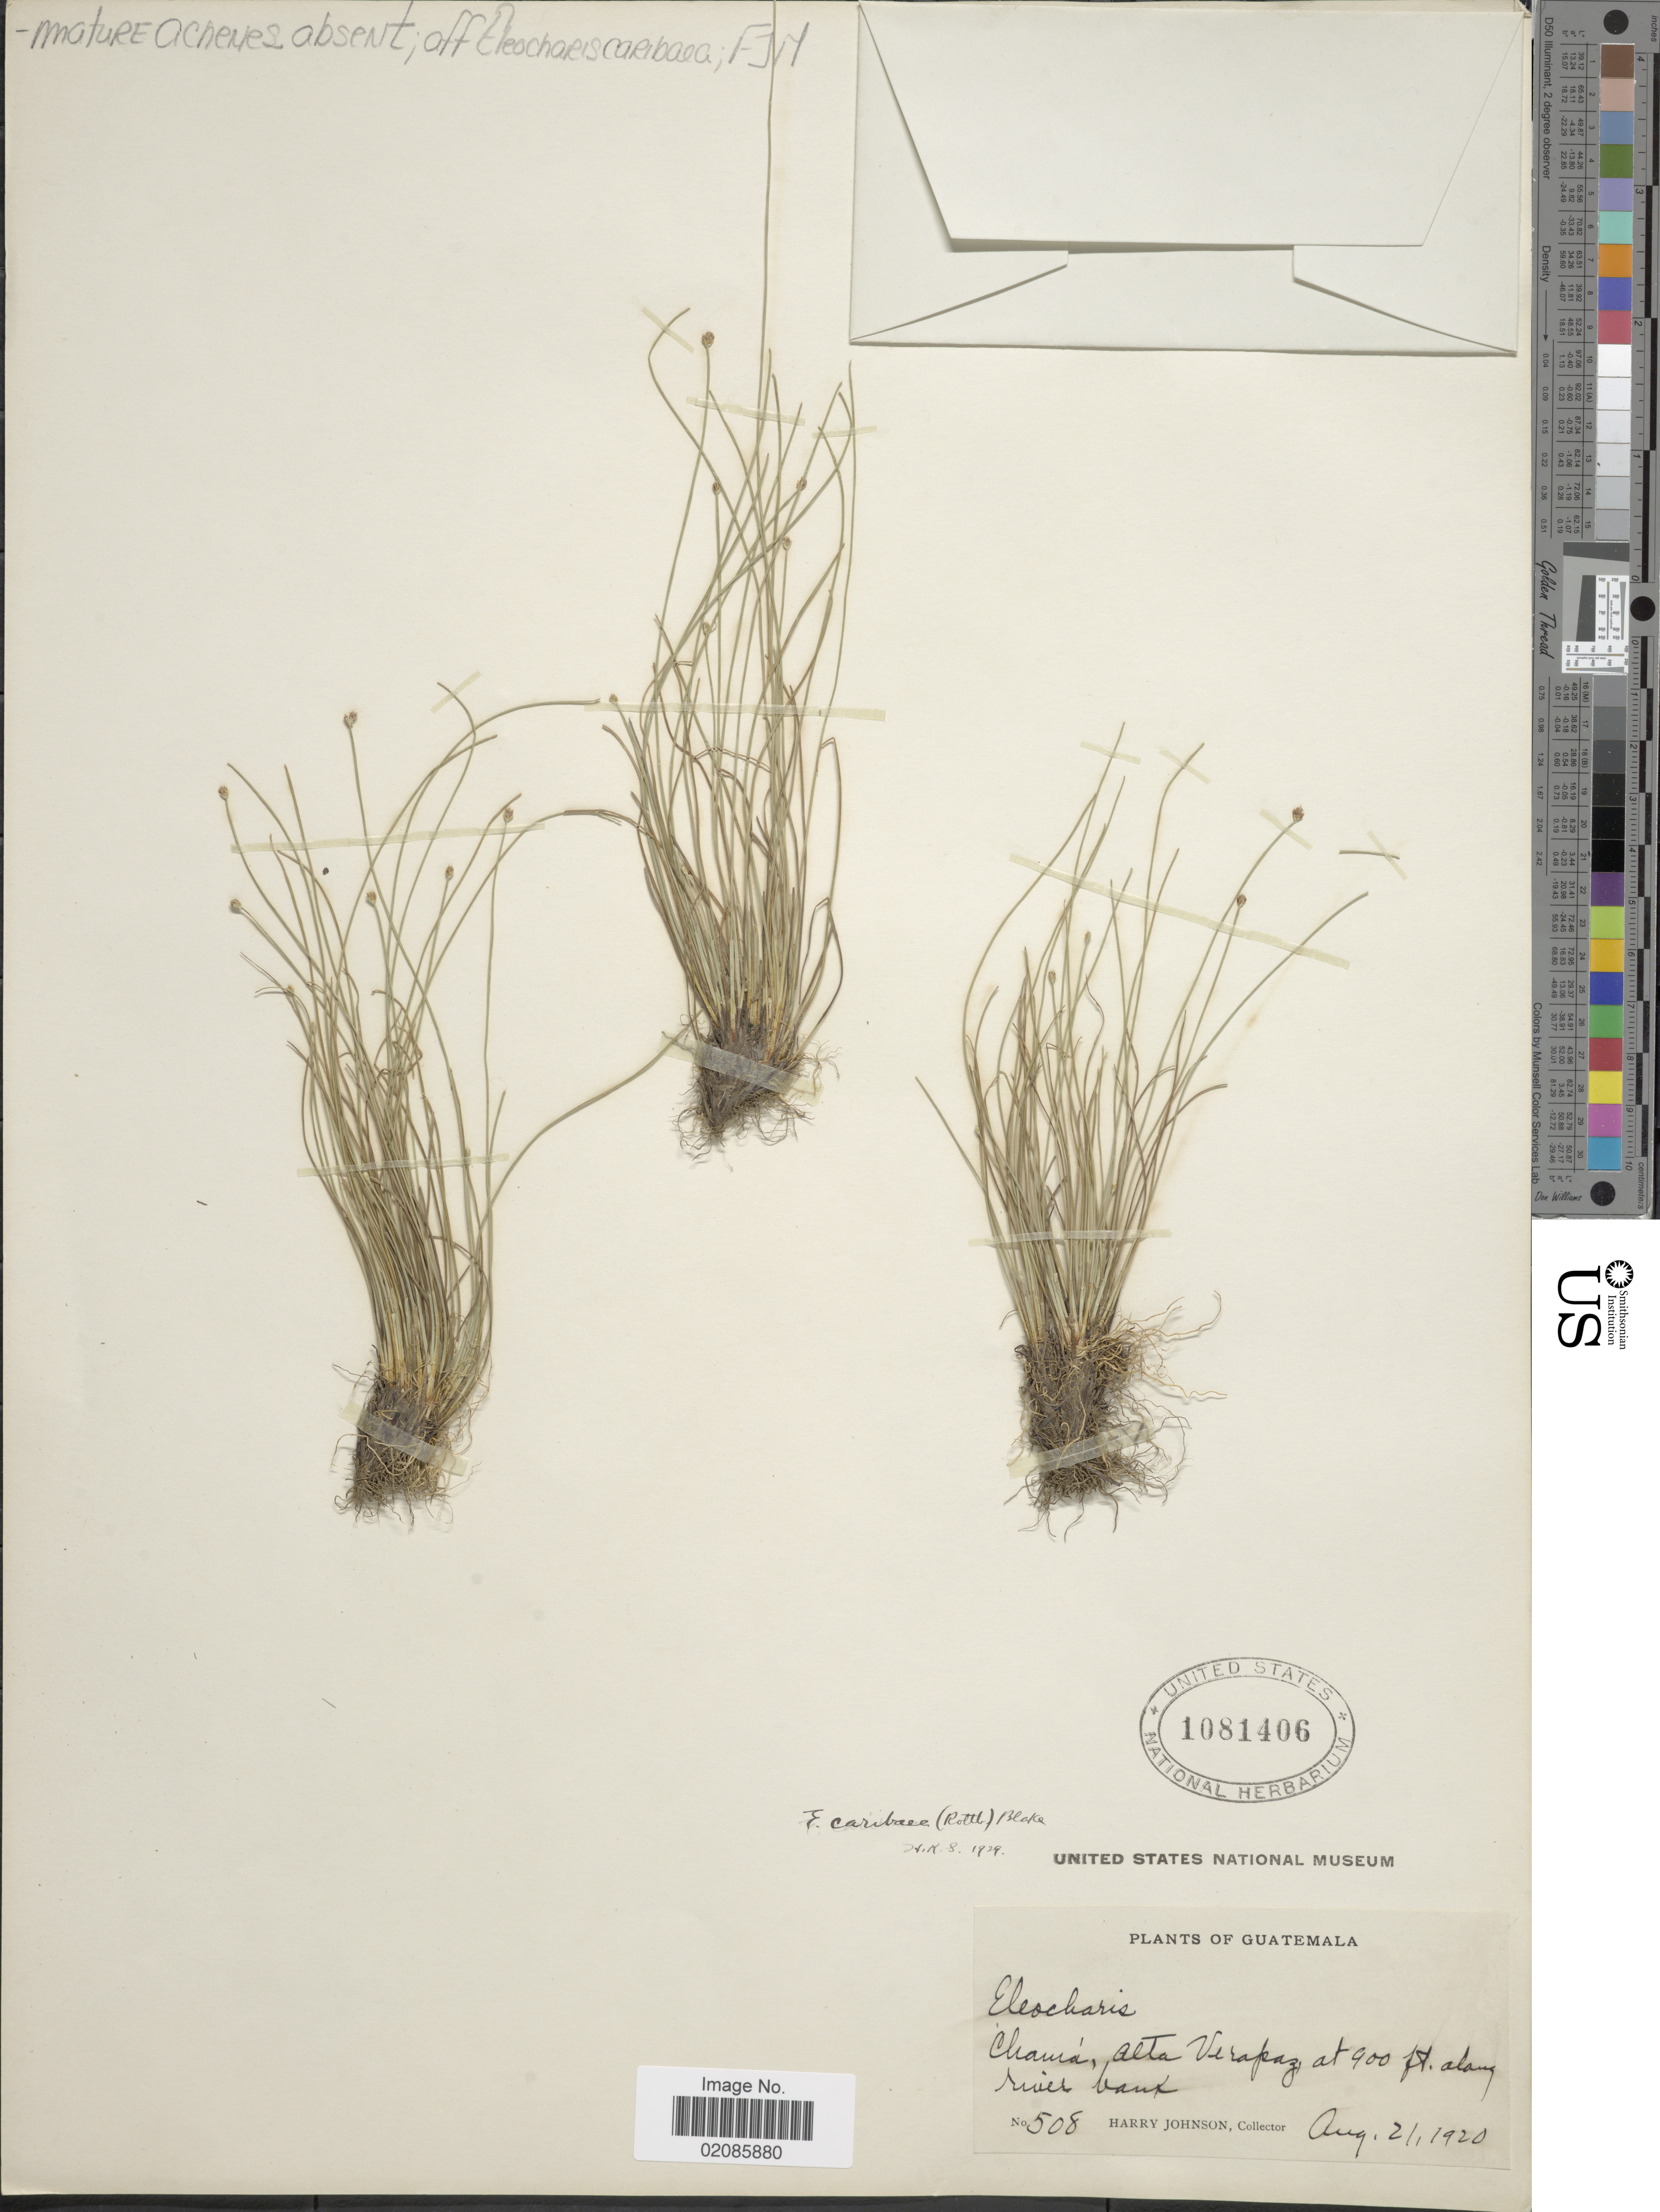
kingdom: Plantae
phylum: Tracheophyta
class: Liliopsida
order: Poales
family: Cyperaceae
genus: Eleocharis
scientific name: Eleocharis geniculata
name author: (L.) Roem. & Schult.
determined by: Strong, Mark T., (BOT), Smithsonian Institution - National Museum of Natural History (UNITED STATES)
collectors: H. Johnson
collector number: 508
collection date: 1920-08-21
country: Guatemala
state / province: Alta Verapaz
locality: Chamá, Alta Verapaz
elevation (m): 274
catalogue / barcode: US 1081406